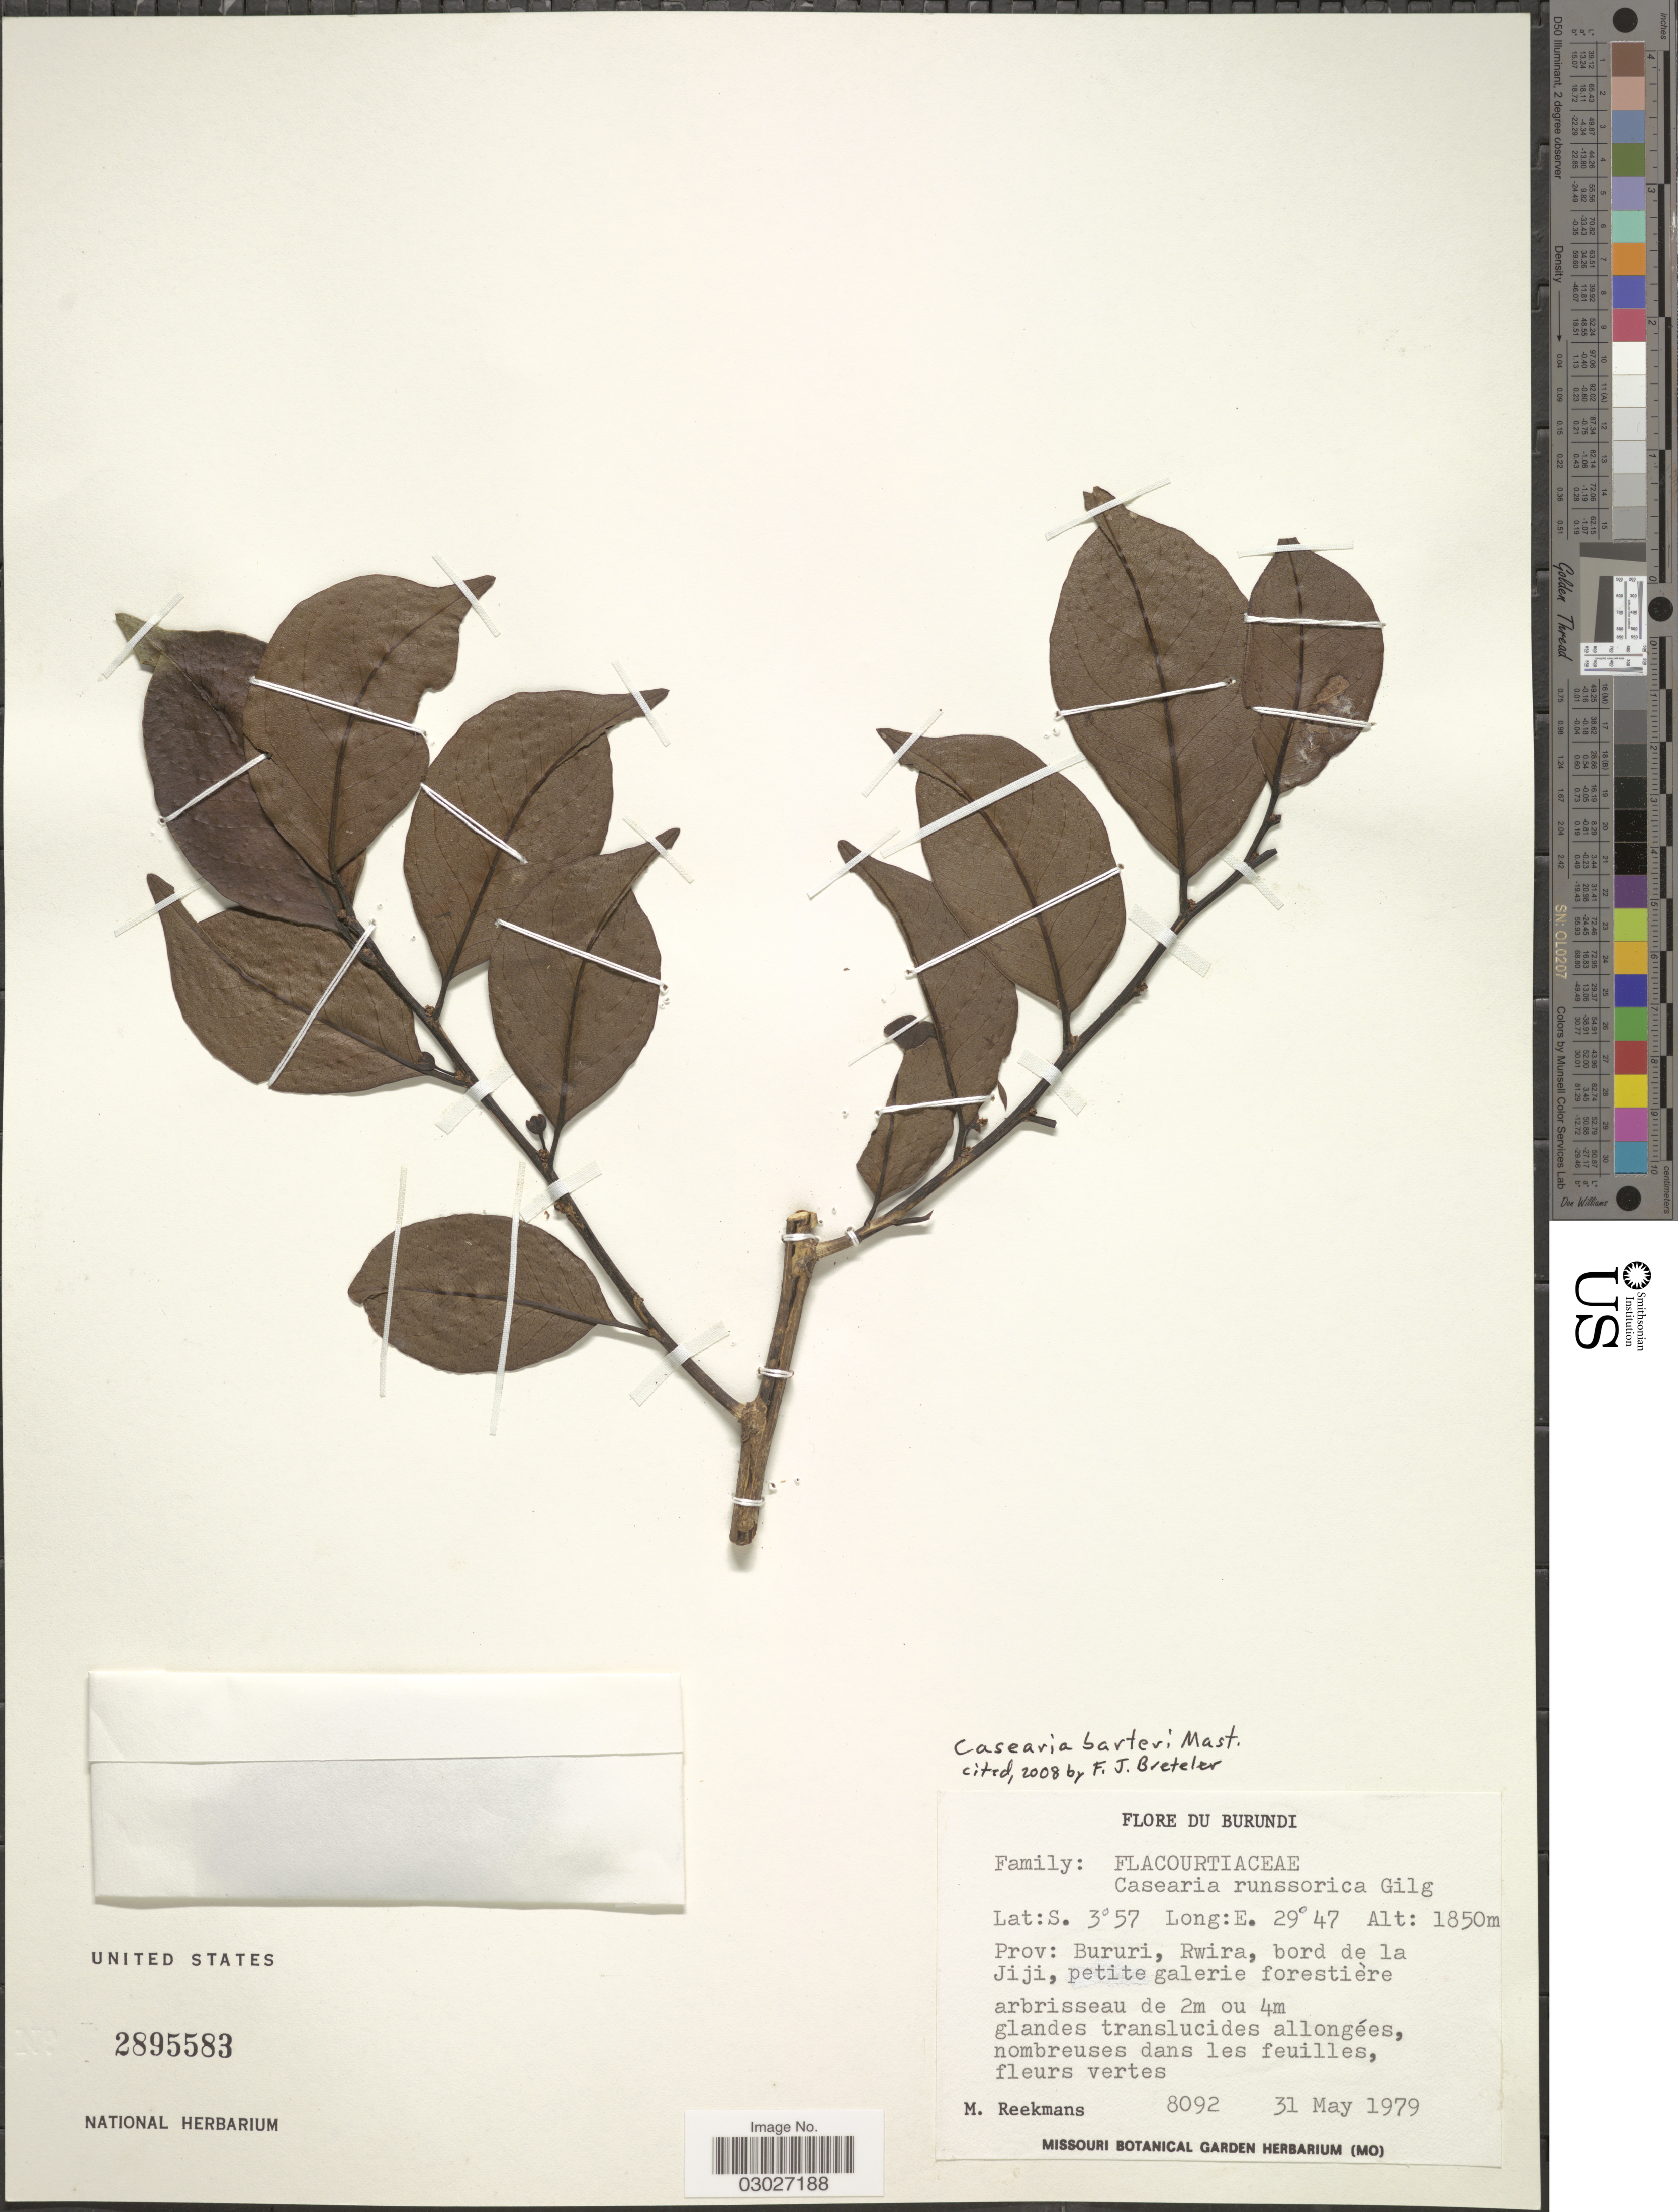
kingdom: Plantae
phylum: Tracheophyta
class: Magnoliopsida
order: Malpighiales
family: Salicaceae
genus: Casearia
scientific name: Casearia barteri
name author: Mast.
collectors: M. Reekmans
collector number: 8092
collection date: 1979-05-31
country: Burundi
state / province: Bururi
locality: Prov: Bururi, Rwira, bord de la Jiji.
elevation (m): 1850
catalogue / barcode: US 2895583